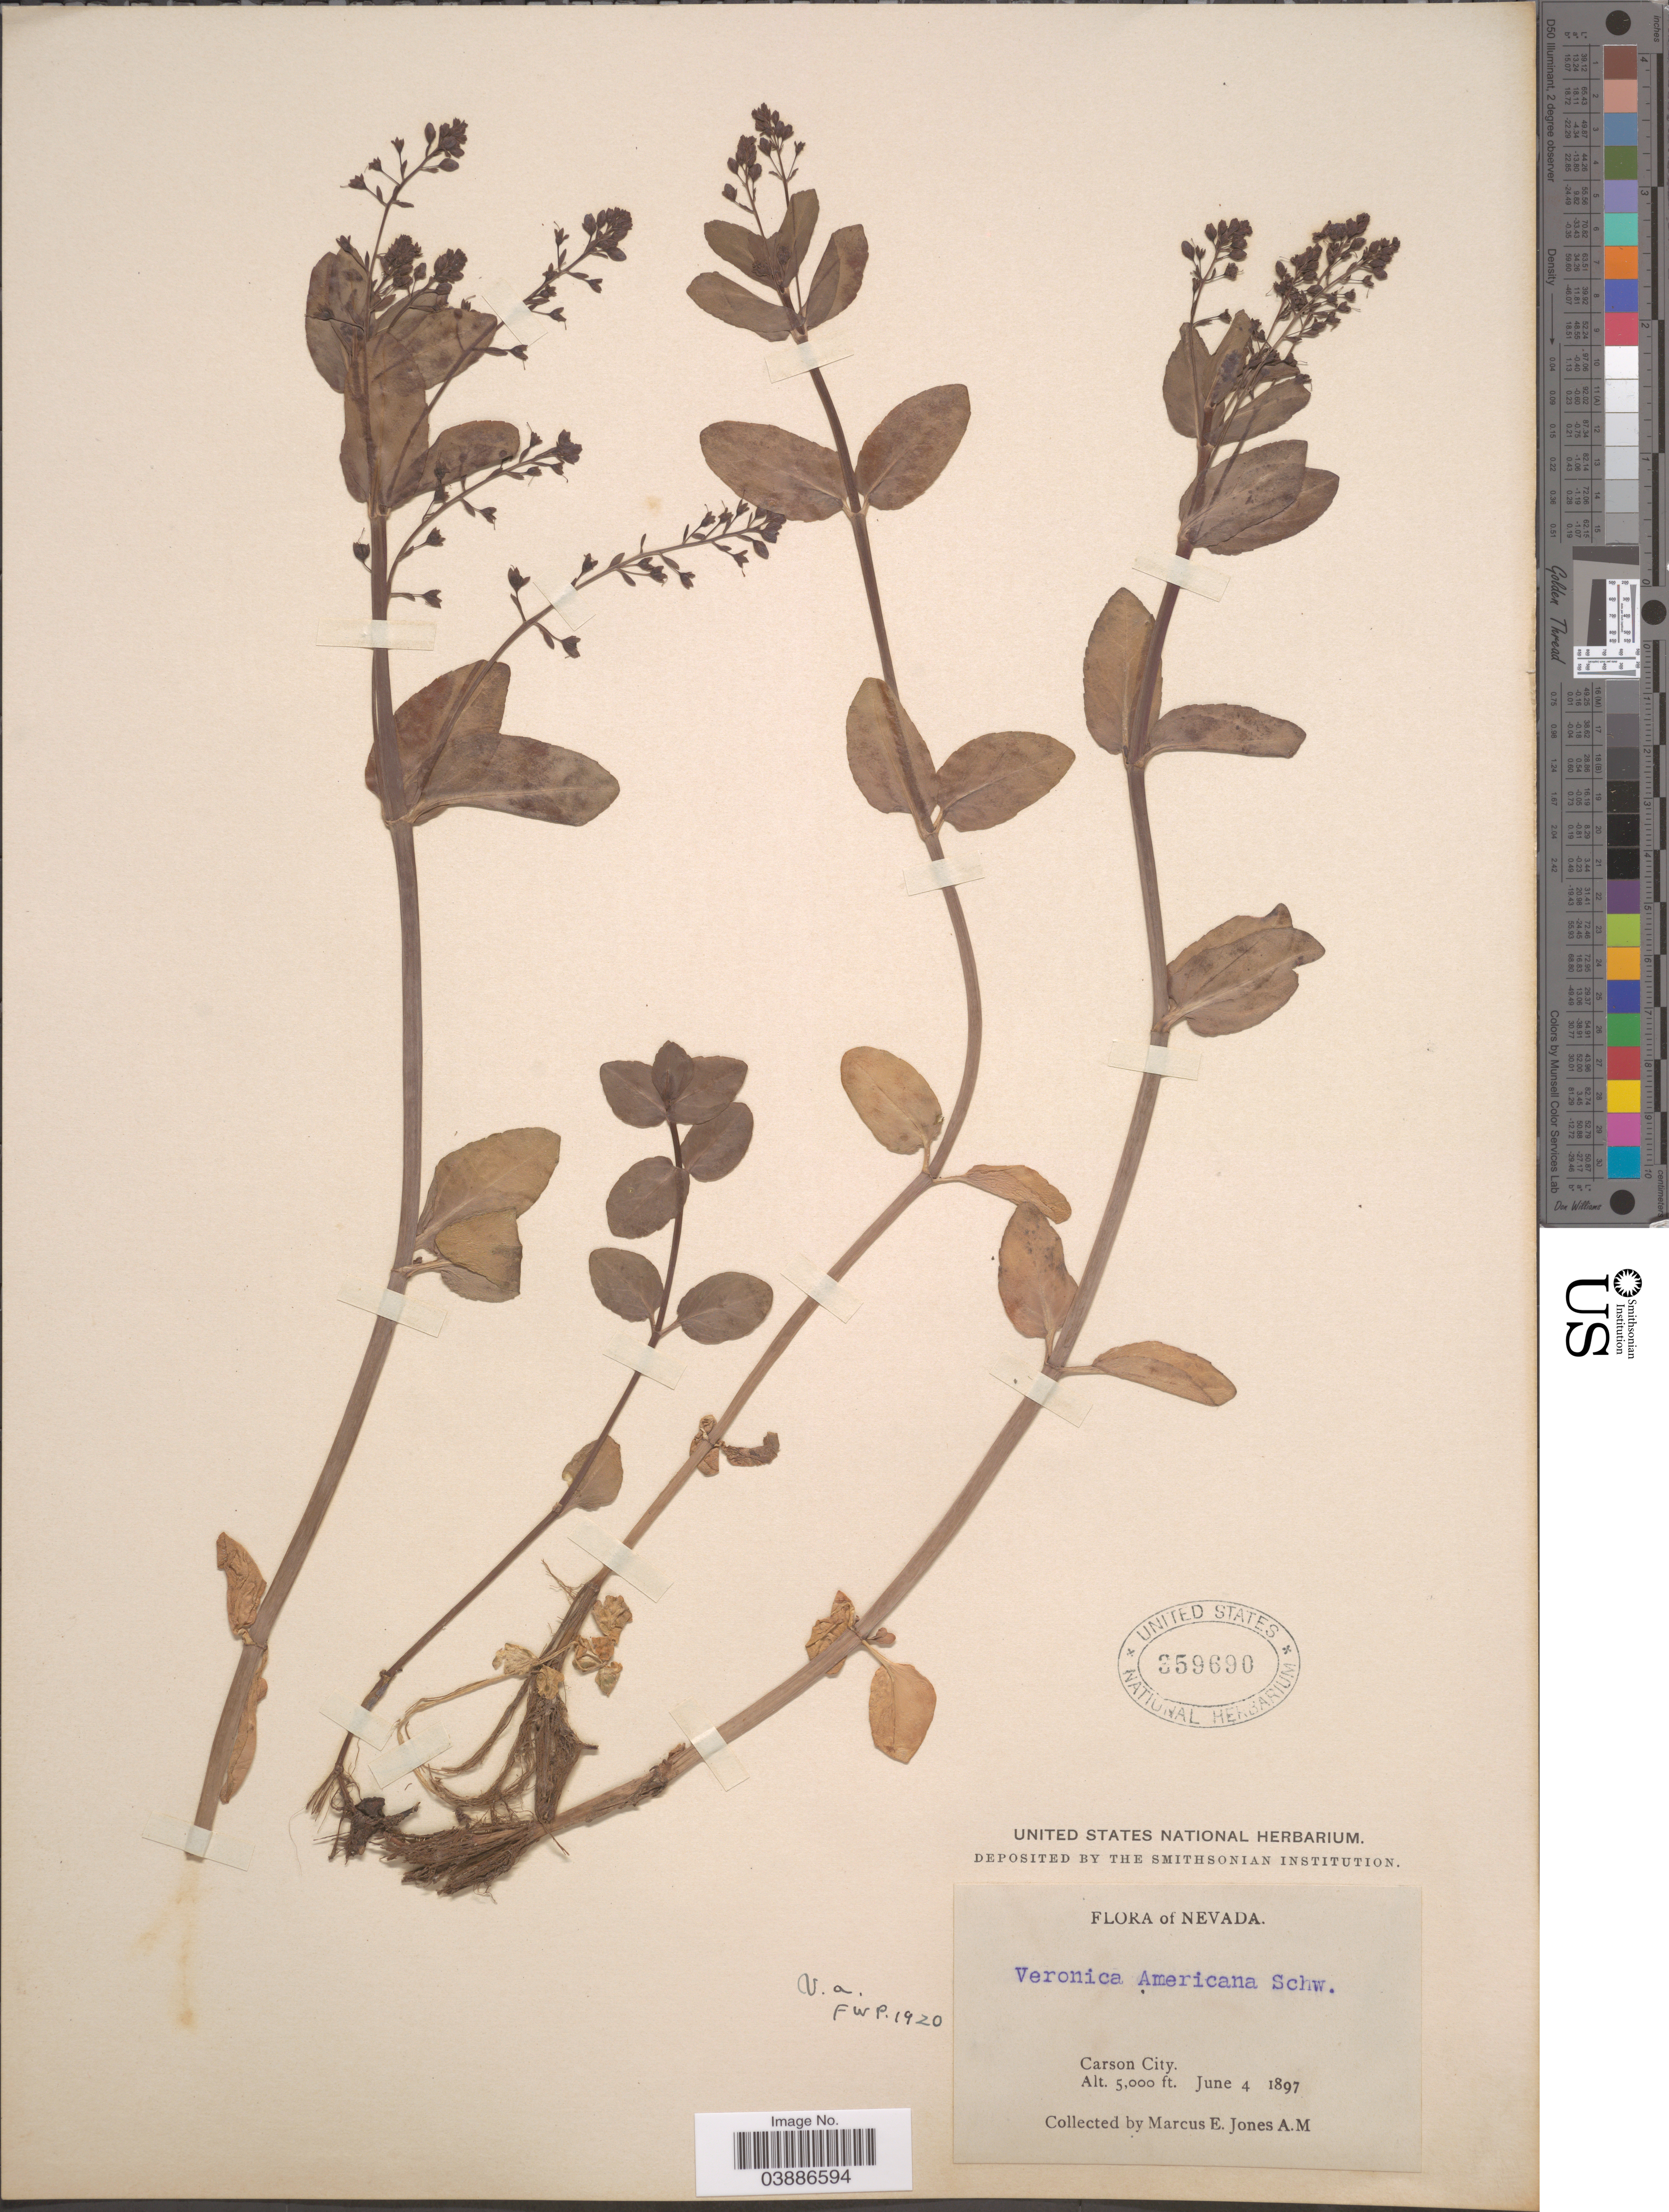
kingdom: Plantae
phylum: Tracheophyta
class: Magnoliopsida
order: Lamiales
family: Plantaginaceae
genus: Veronica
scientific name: Veronica americana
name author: Schwein. ex Benth.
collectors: M. E. Jones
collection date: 1897-06-04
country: United States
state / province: Nevada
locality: Carson City.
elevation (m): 1524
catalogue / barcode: US 359690